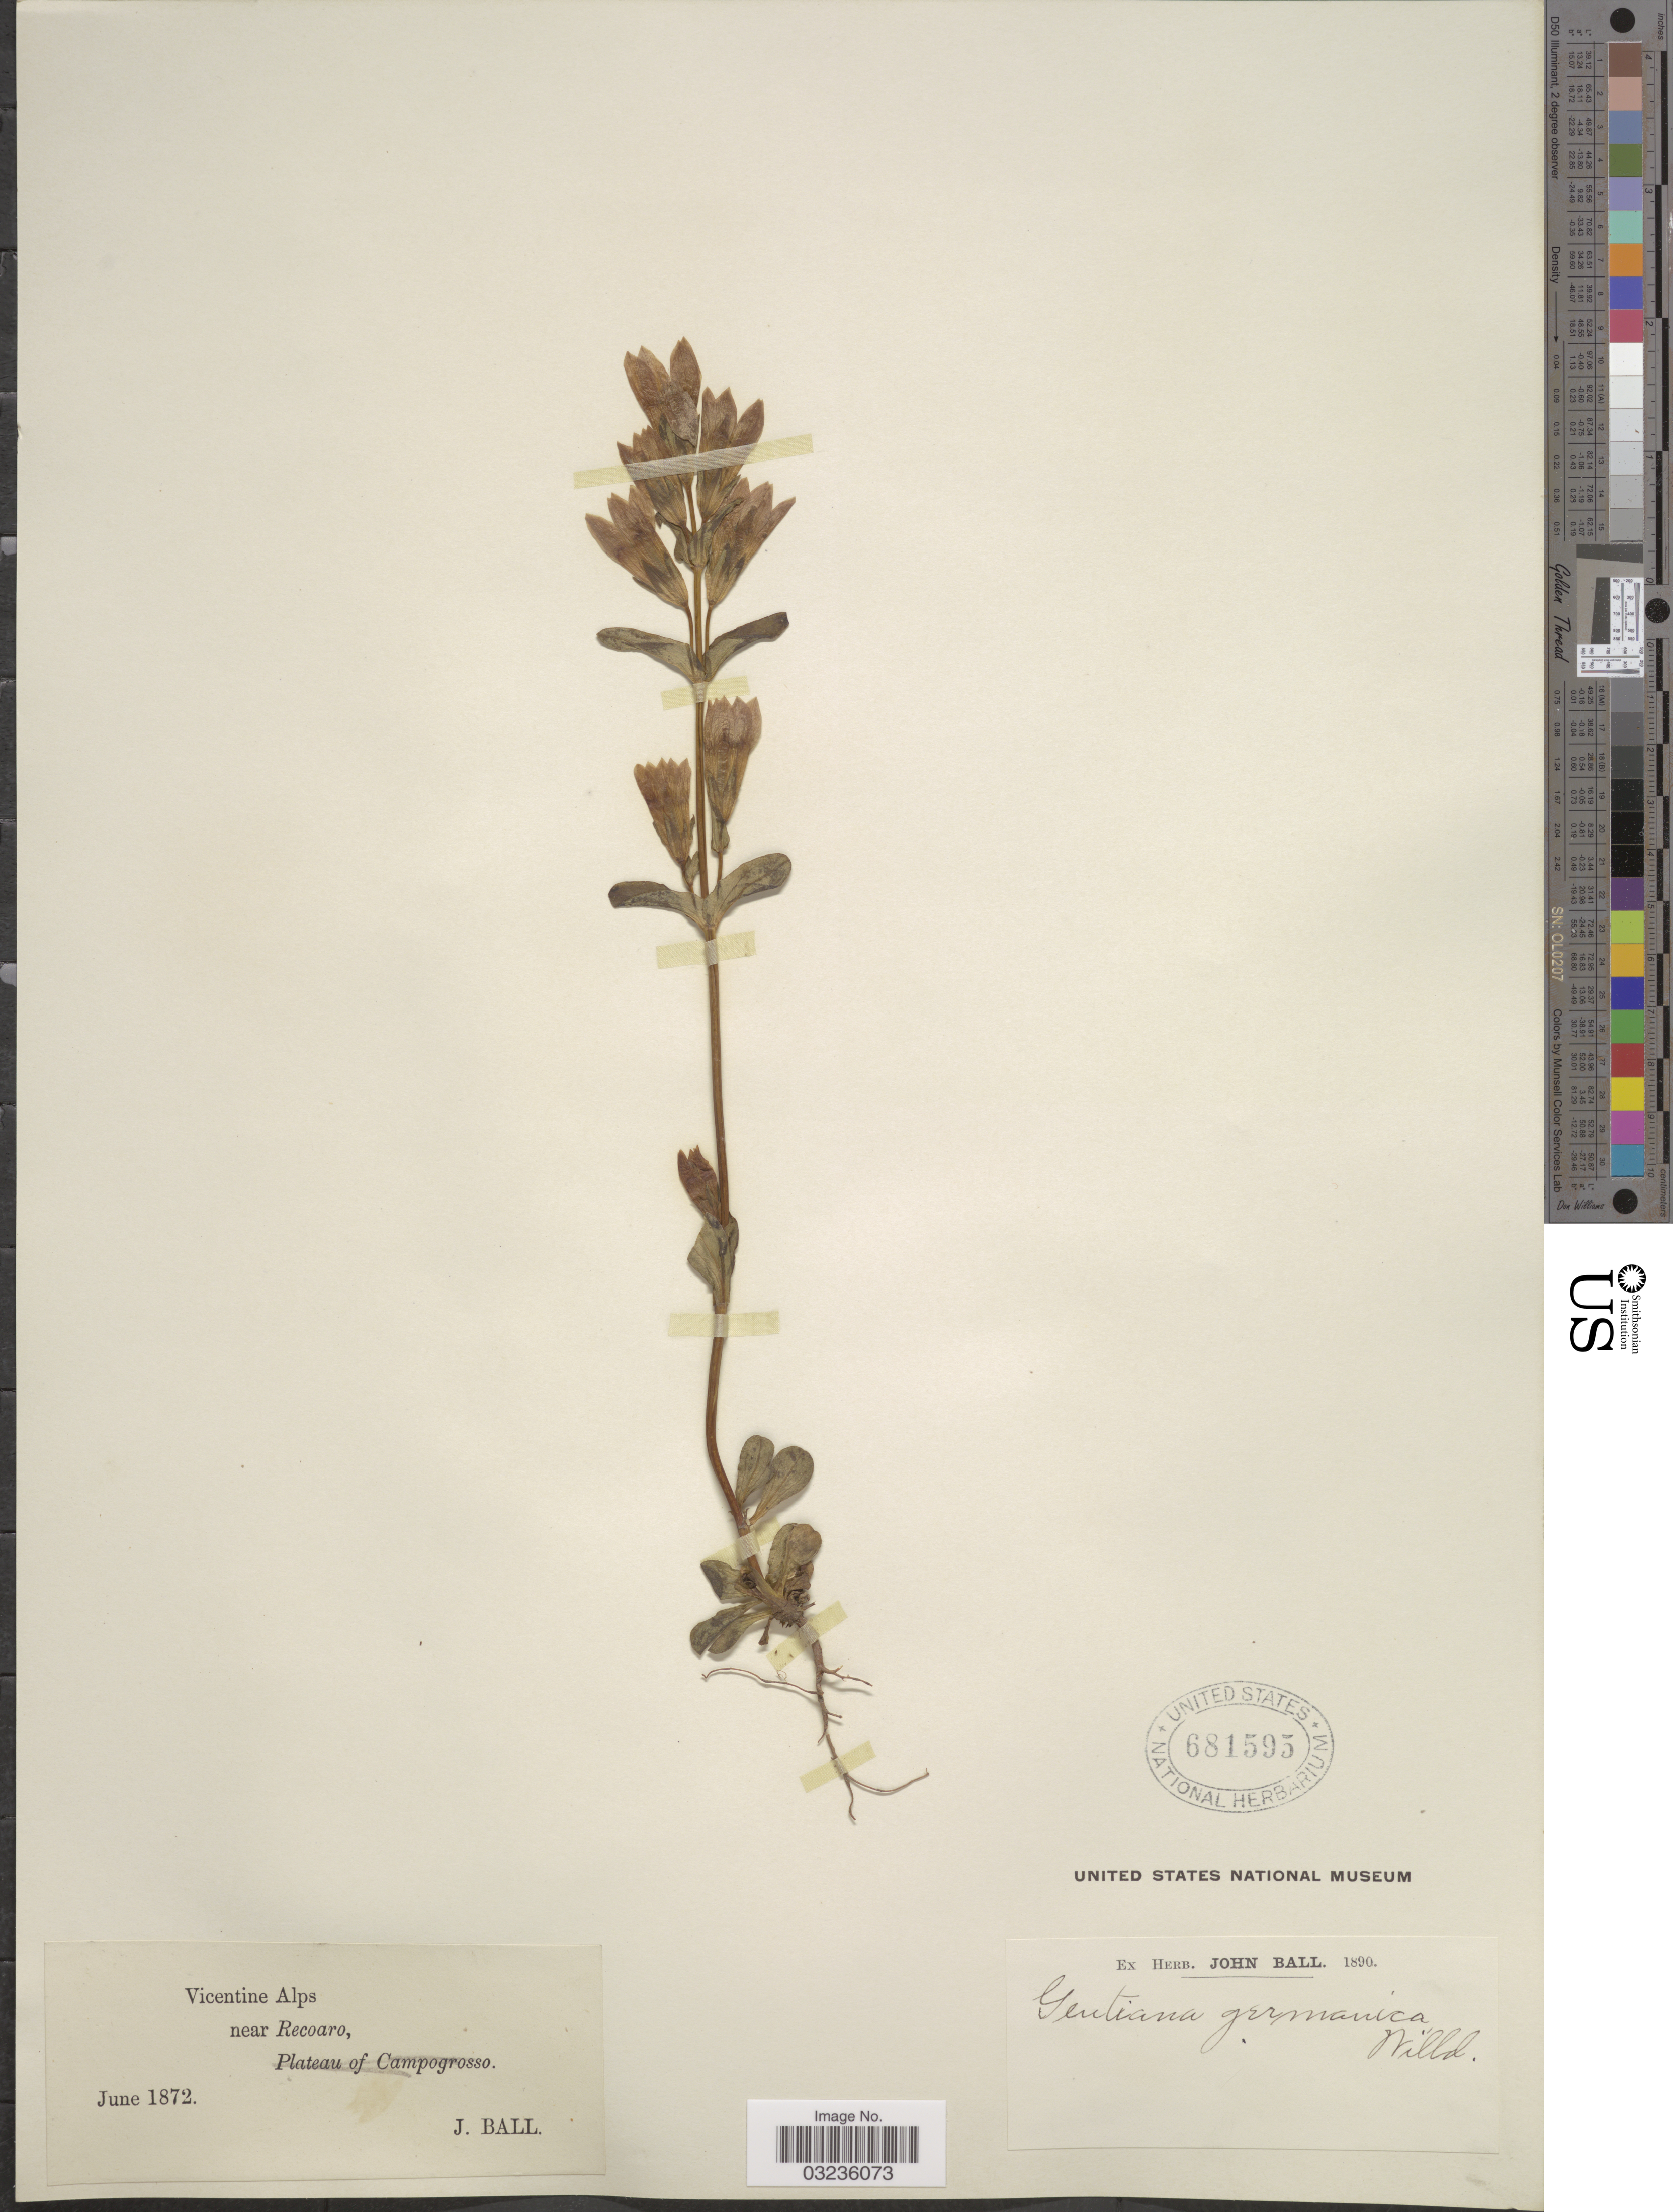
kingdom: Plantae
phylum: Tracheophyta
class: Magnoliopsida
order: Gentianales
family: Gentianaceae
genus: Gentiana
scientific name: Gentiana germanica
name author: Willd.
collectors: J. Ball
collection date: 1872-06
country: Italy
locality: Vicentine Alps, near Recoaro.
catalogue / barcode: US 681595